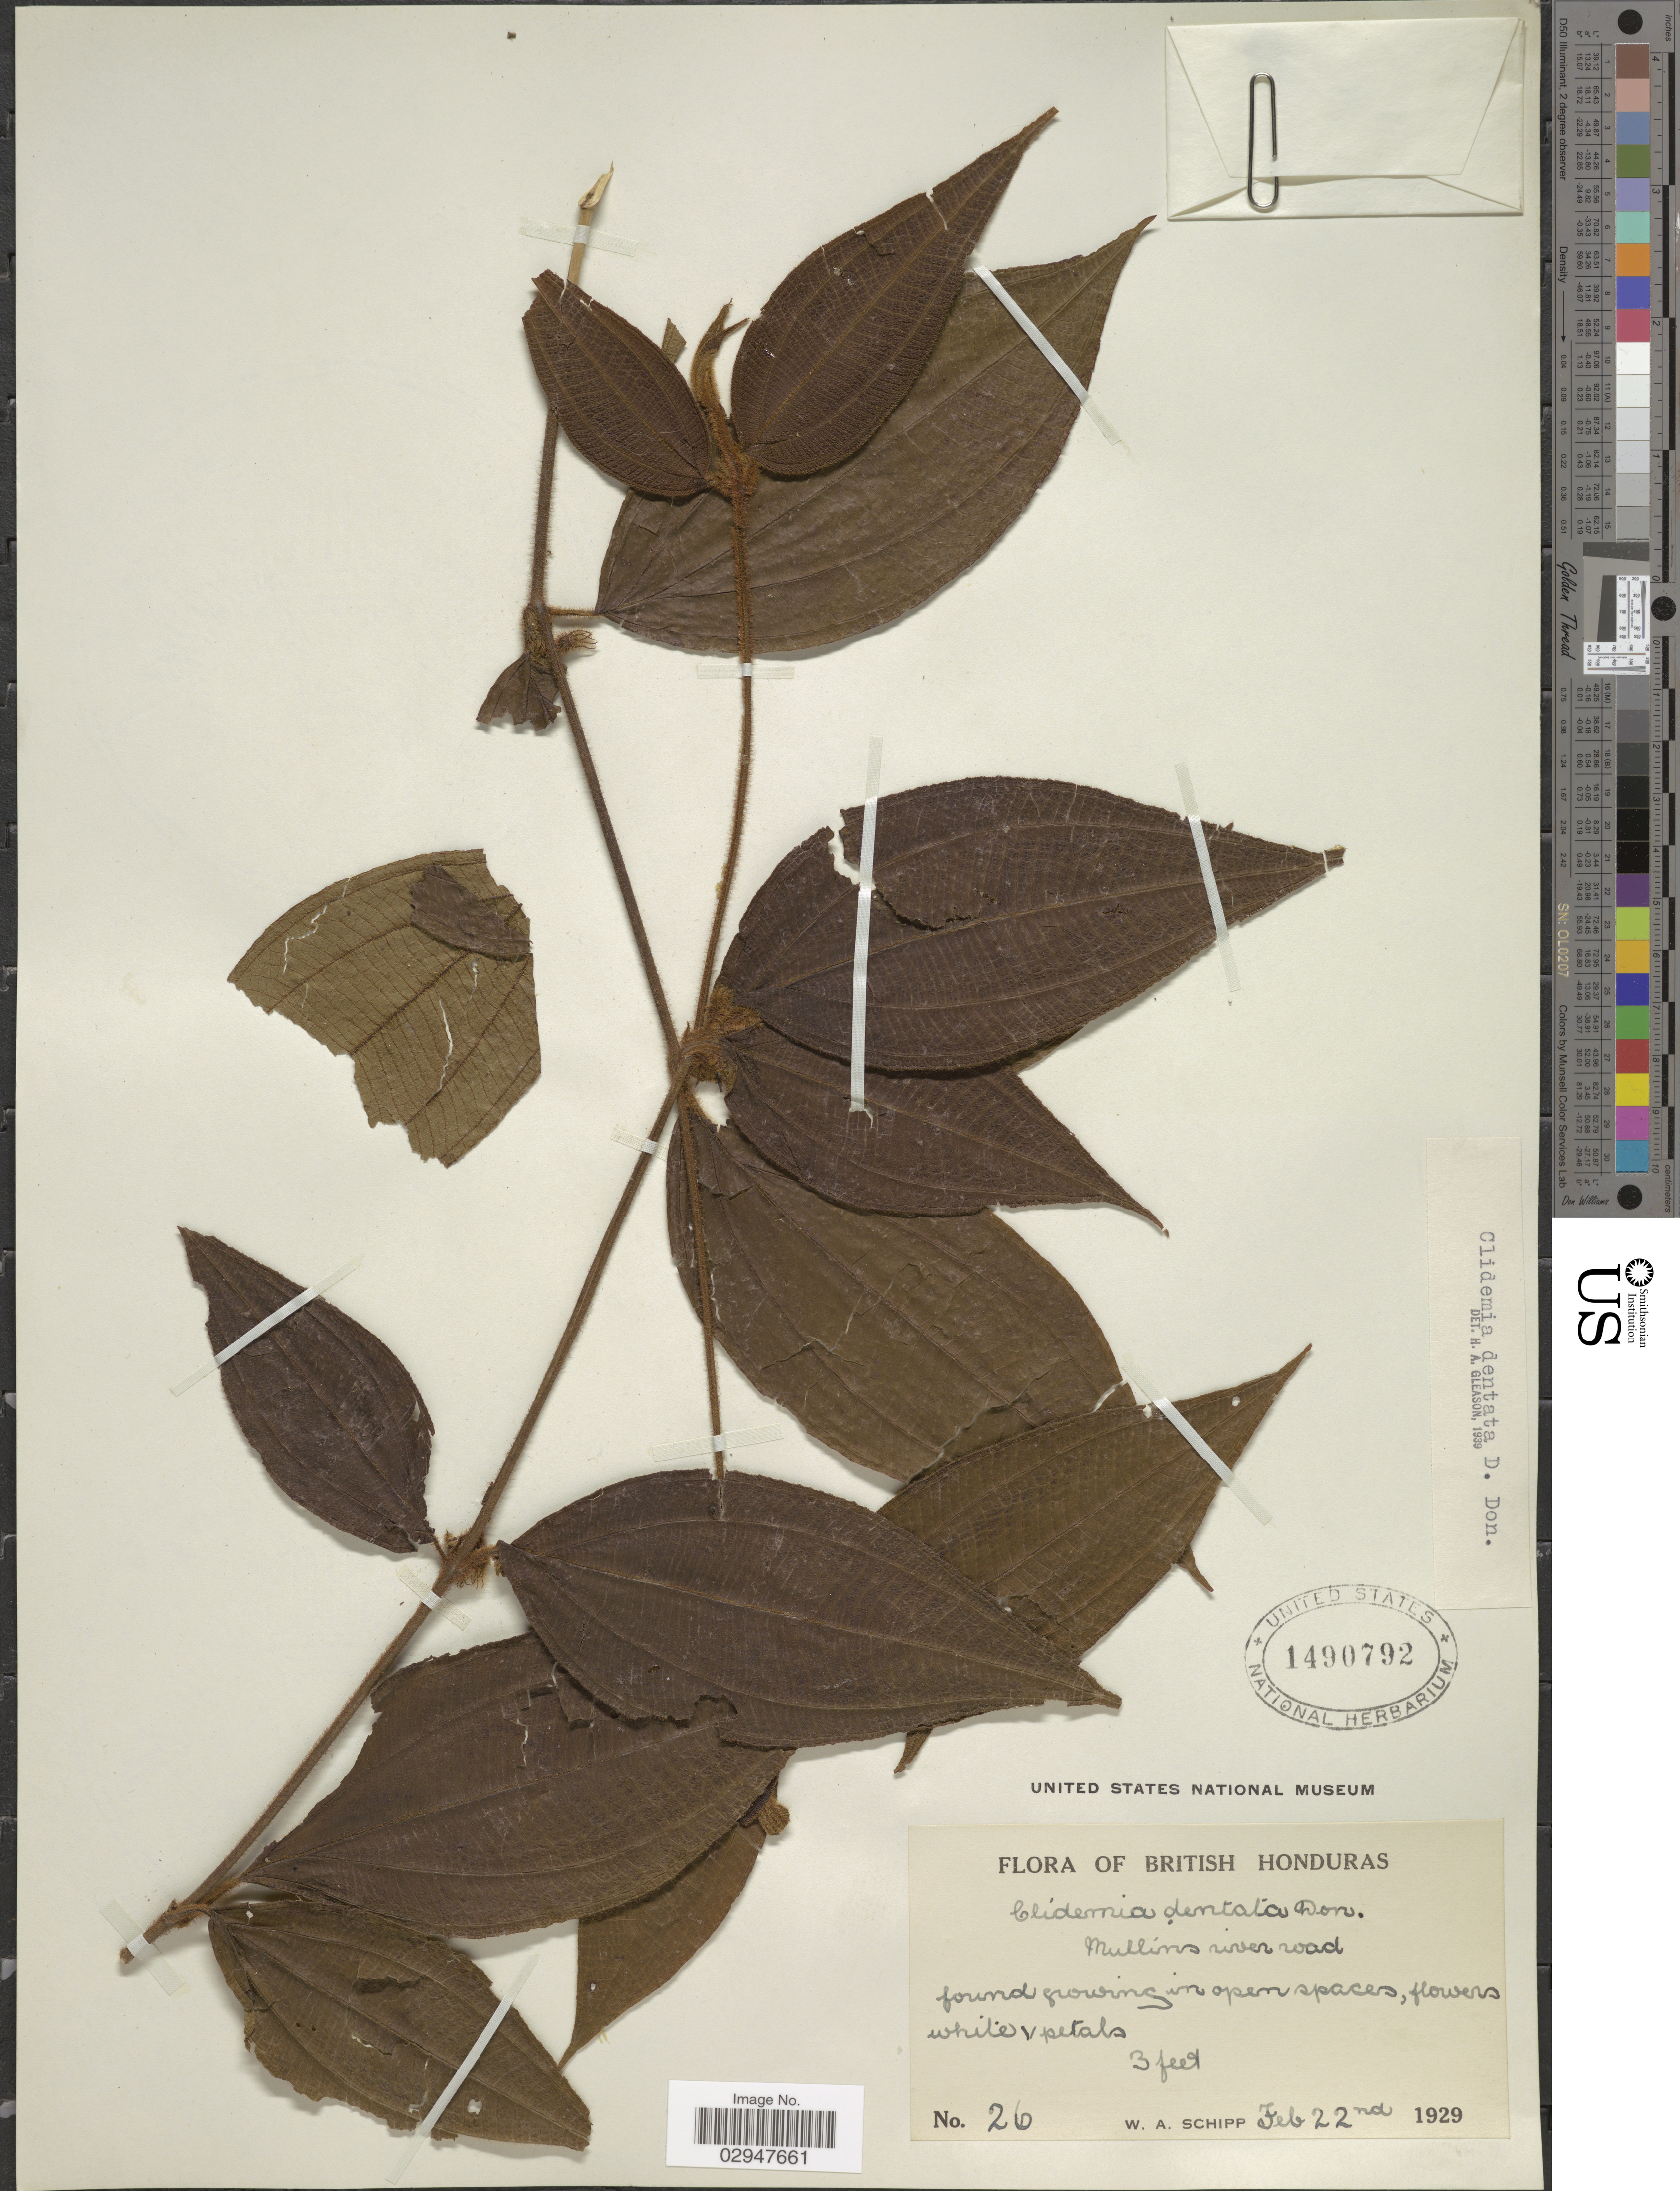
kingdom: Plantae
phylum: Tracheophyta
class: Magnoliopsida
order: Myrtales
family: Melastomataceae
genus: Clidemia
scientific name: Clidemia dentata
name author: D. Don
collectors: W. Schipp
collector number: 26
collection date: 1929-02-22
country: Belize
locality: British Honduras. Mullins river road.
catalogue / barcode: US 1490792